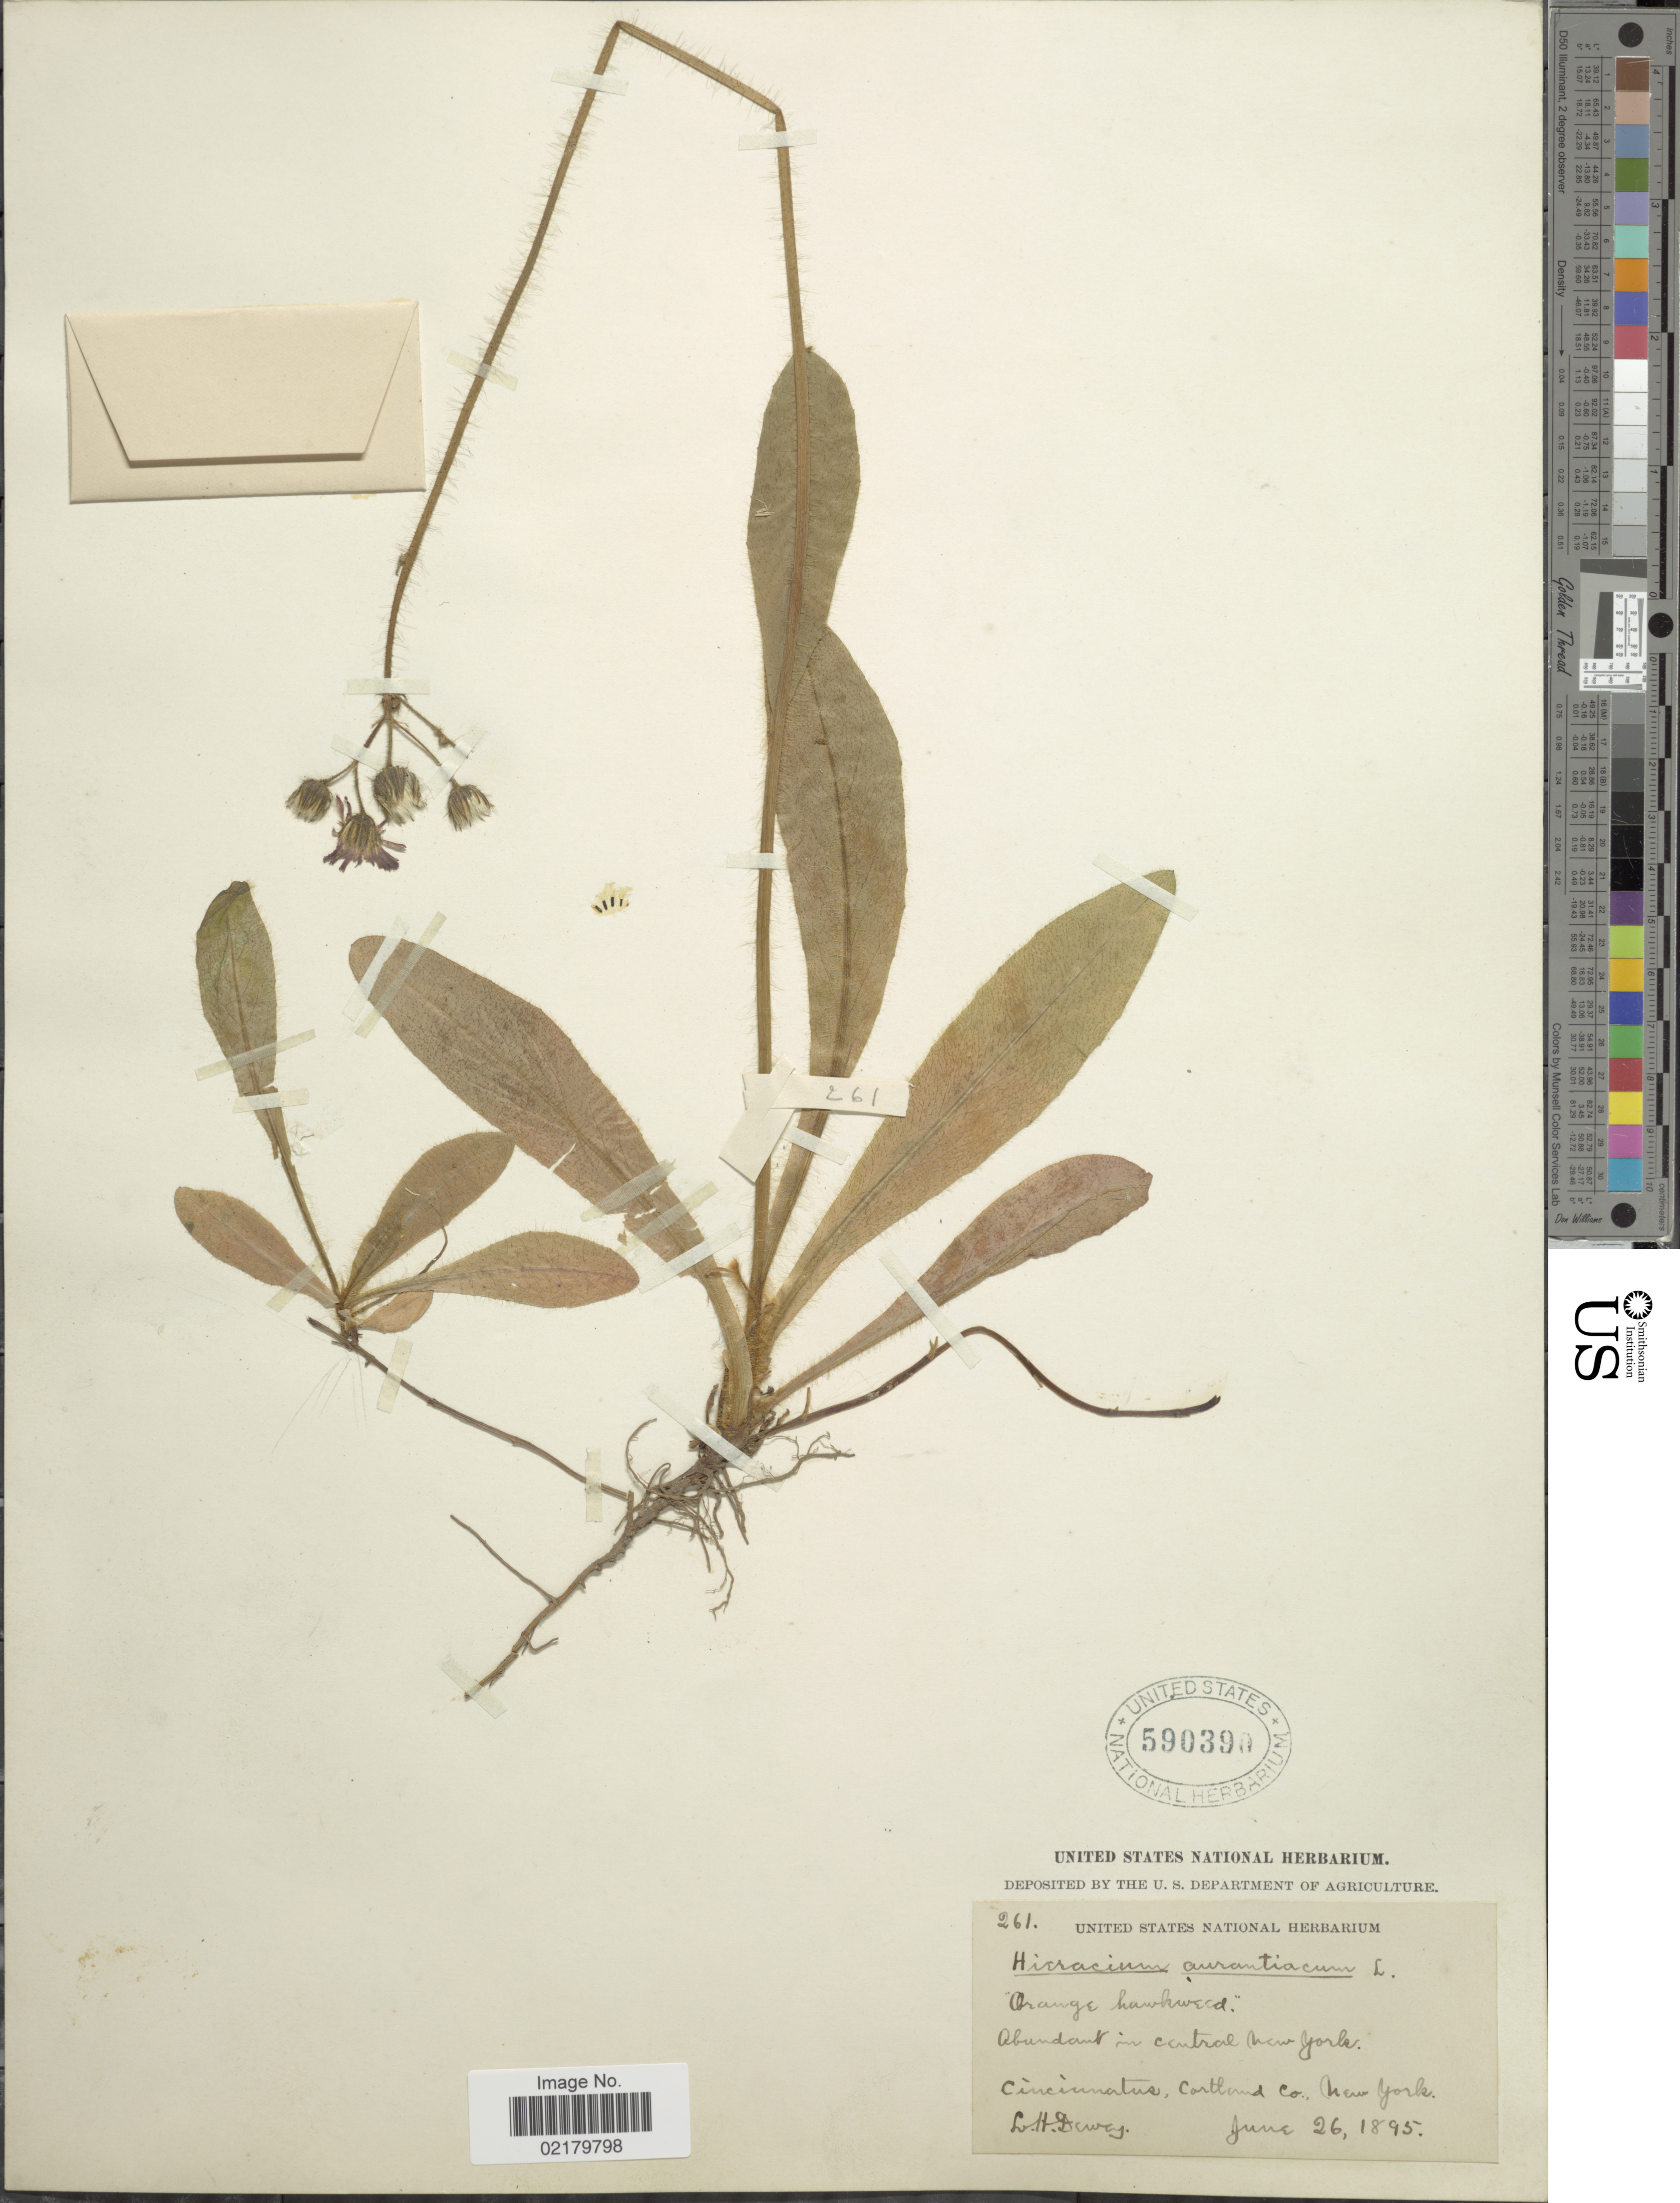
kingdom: Plantae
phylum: Tracheophyta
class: Magnoliopsida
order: Asterales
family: Asteraceae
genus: Pilosella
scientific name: Pilosella aurantiaca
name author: (L.) F.W. Schultz & Sch. Bip.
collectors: L. H. Dewey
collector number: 261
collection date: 1895-06-26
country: United States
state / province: New York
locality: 'Orange Hawkweed', Abundant in central New York, Cincinnatus, Cortland Co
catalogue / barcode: US 590390